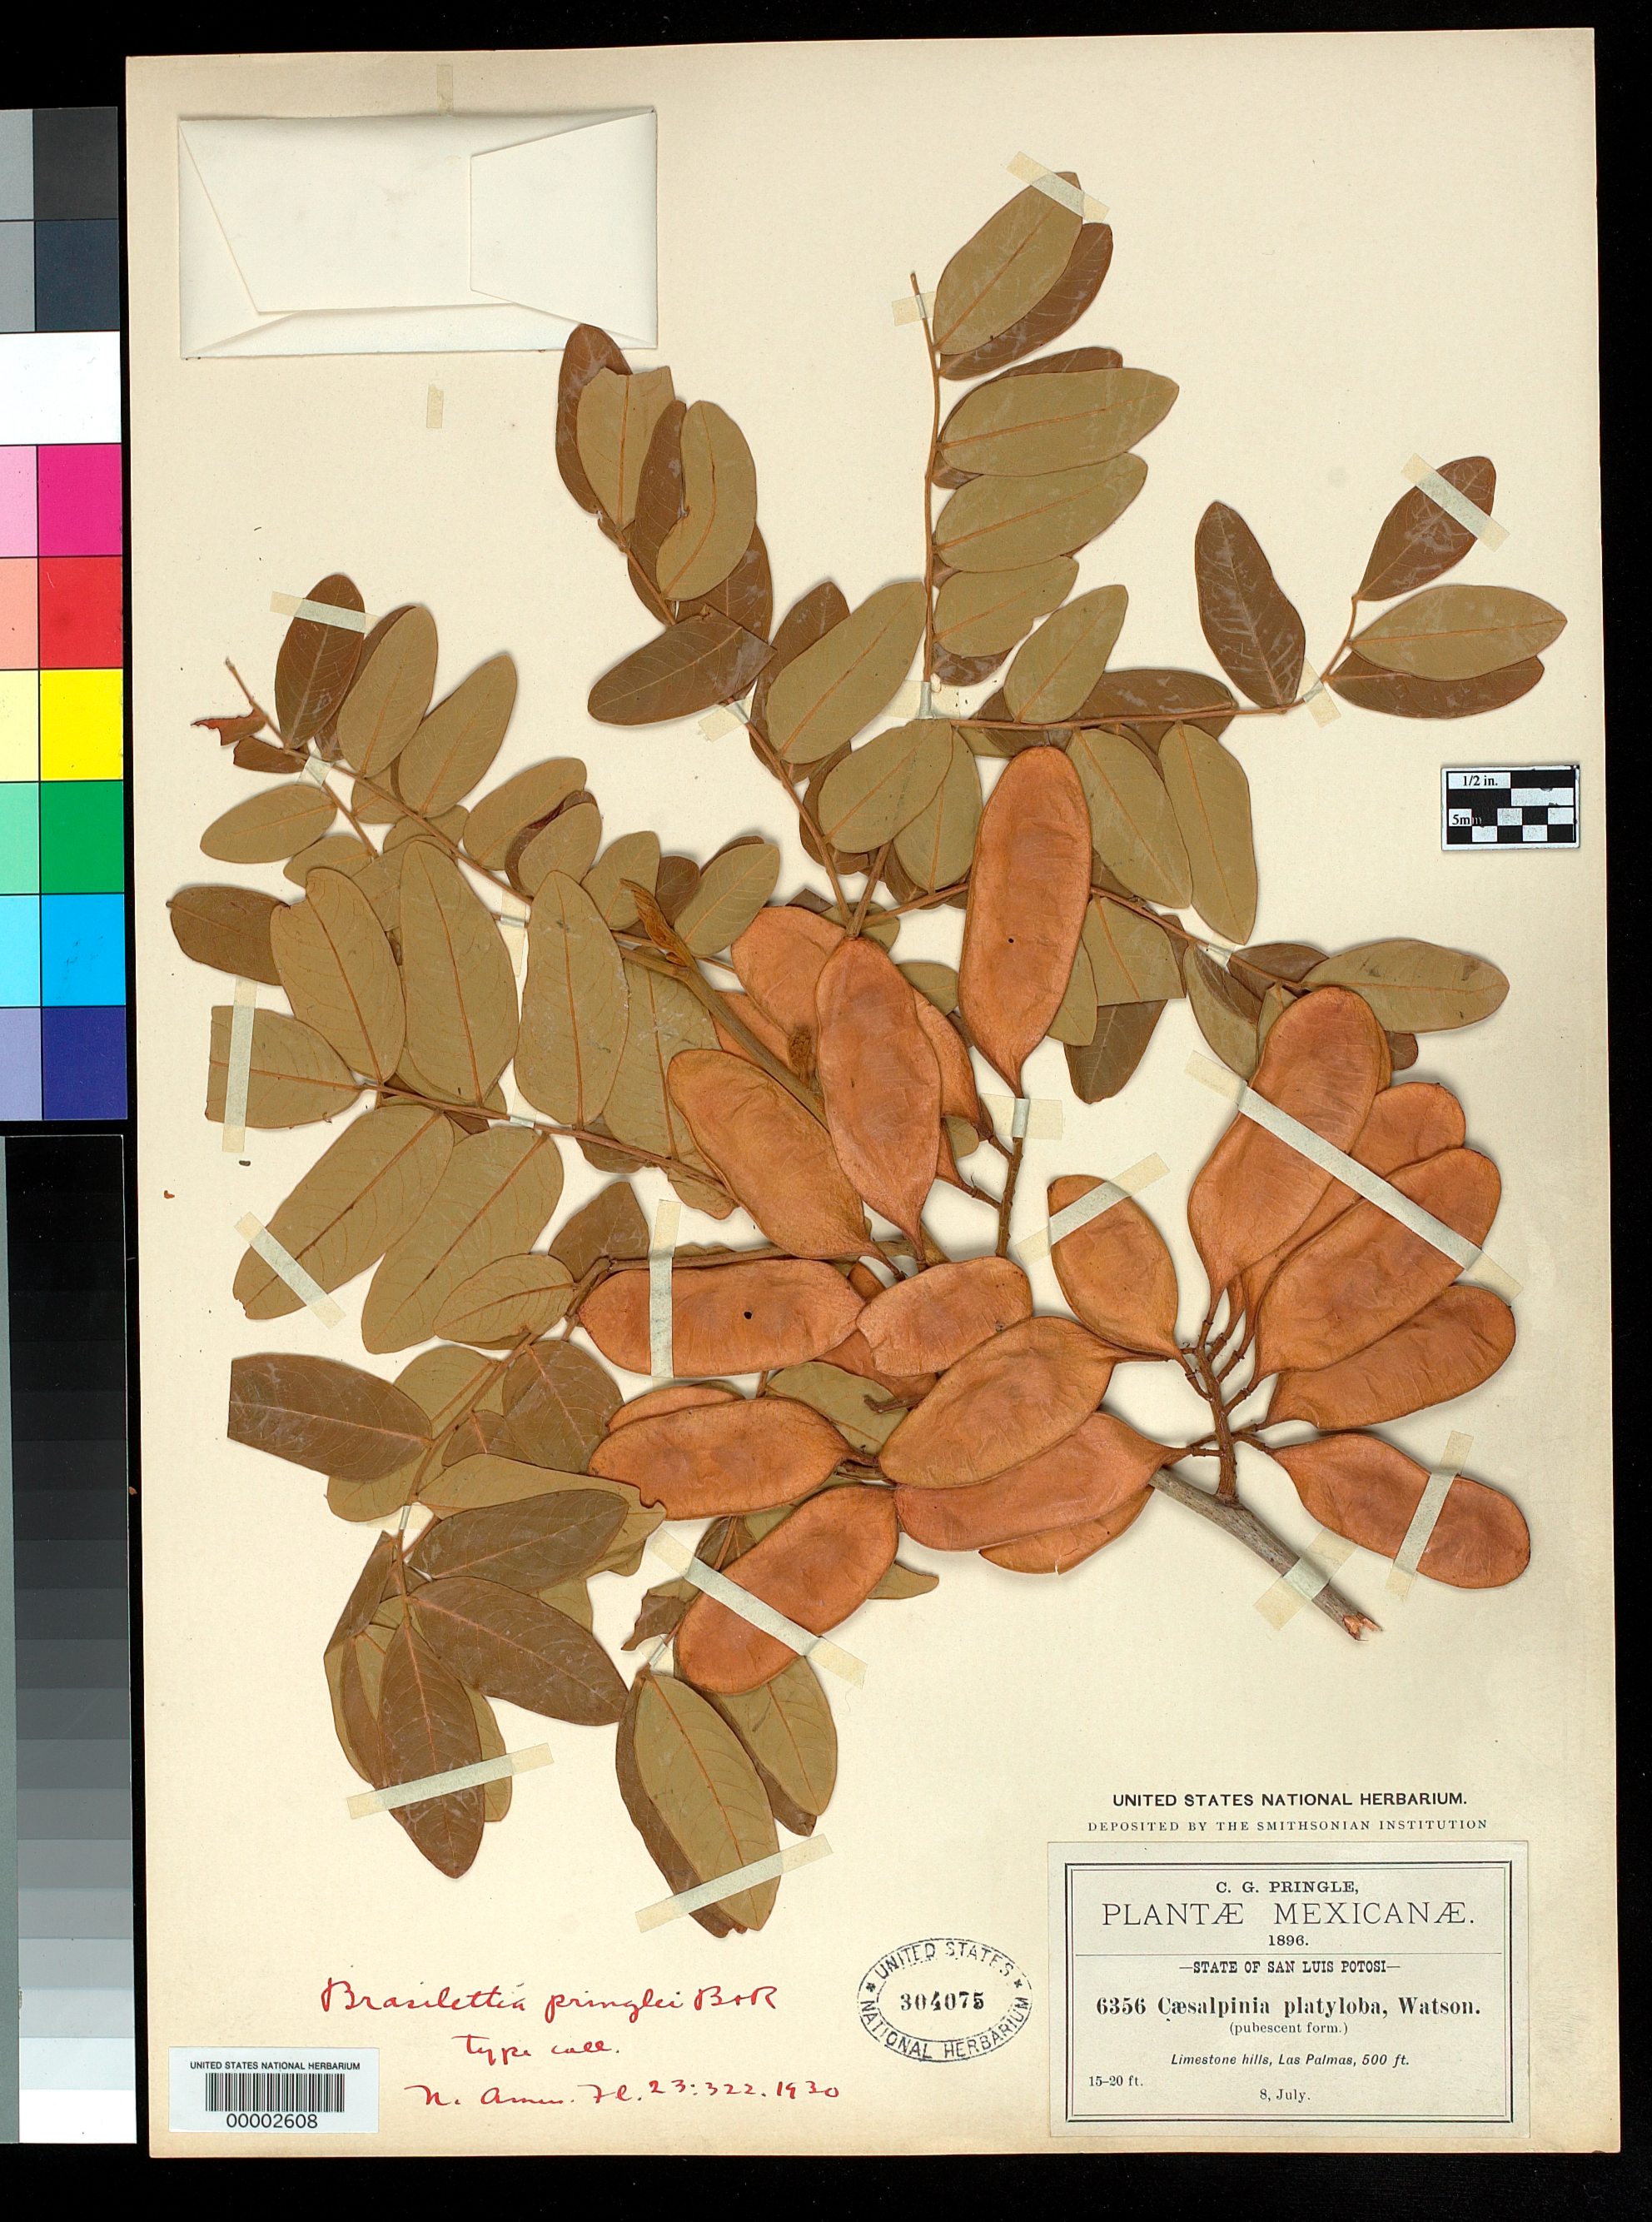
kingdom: Plantae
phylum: Tracheophyta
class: Magnoliopsida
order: Fabales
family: Fabaceae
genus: Brasilettia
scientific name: Brasilettia pringlei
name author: Britton & Rose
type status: Isotype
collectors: C. G. Pringle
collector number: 6356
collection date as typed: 08 Jul 1896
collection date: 1896-07-08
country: Mexico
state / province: San Luis Potosi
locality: Las Palmas.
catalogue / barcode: US 304075